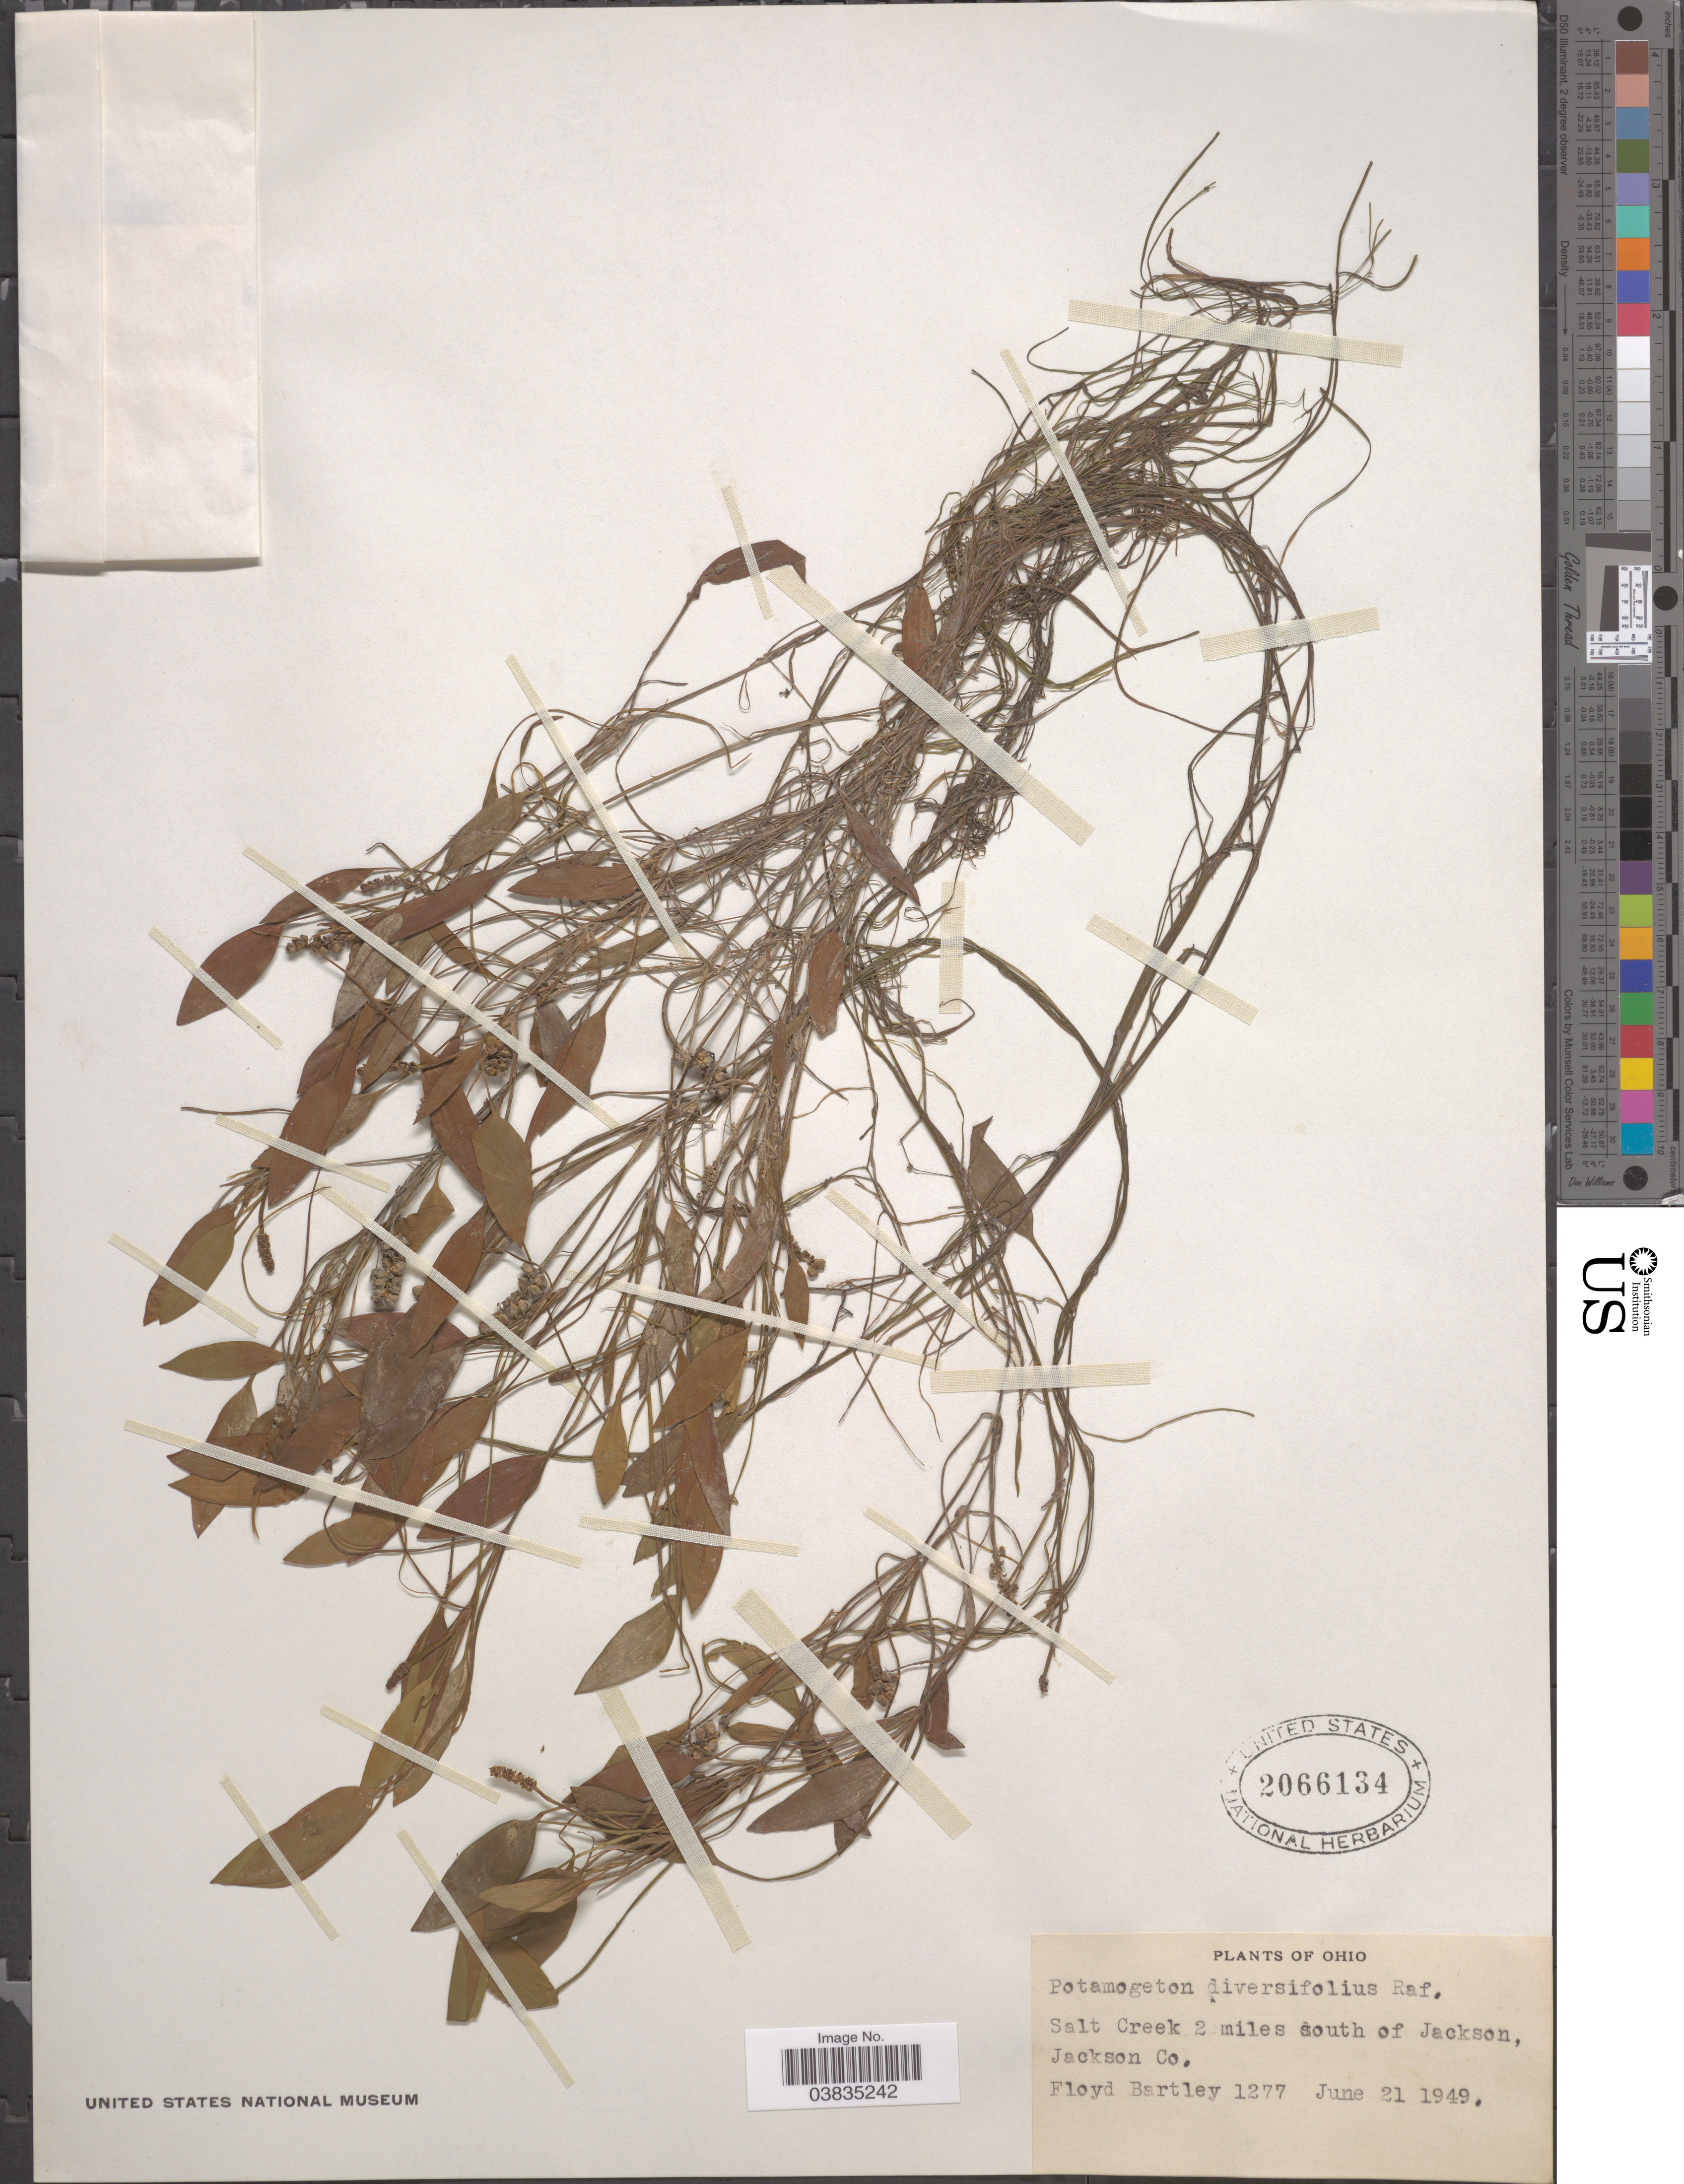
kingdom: Plantae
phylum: Tracheophyta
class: Liliopsida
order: Alismatales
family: Potamogetonaceae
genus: Potamogeton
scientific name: Potamogeton nodosus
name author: Poir.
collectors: F. Bartley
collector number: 1277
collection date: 1949-06-21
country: United States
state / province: Ohio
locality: Salt Creek 2 miles south of Jackson, Jackson Co.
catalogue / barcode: US 2066134